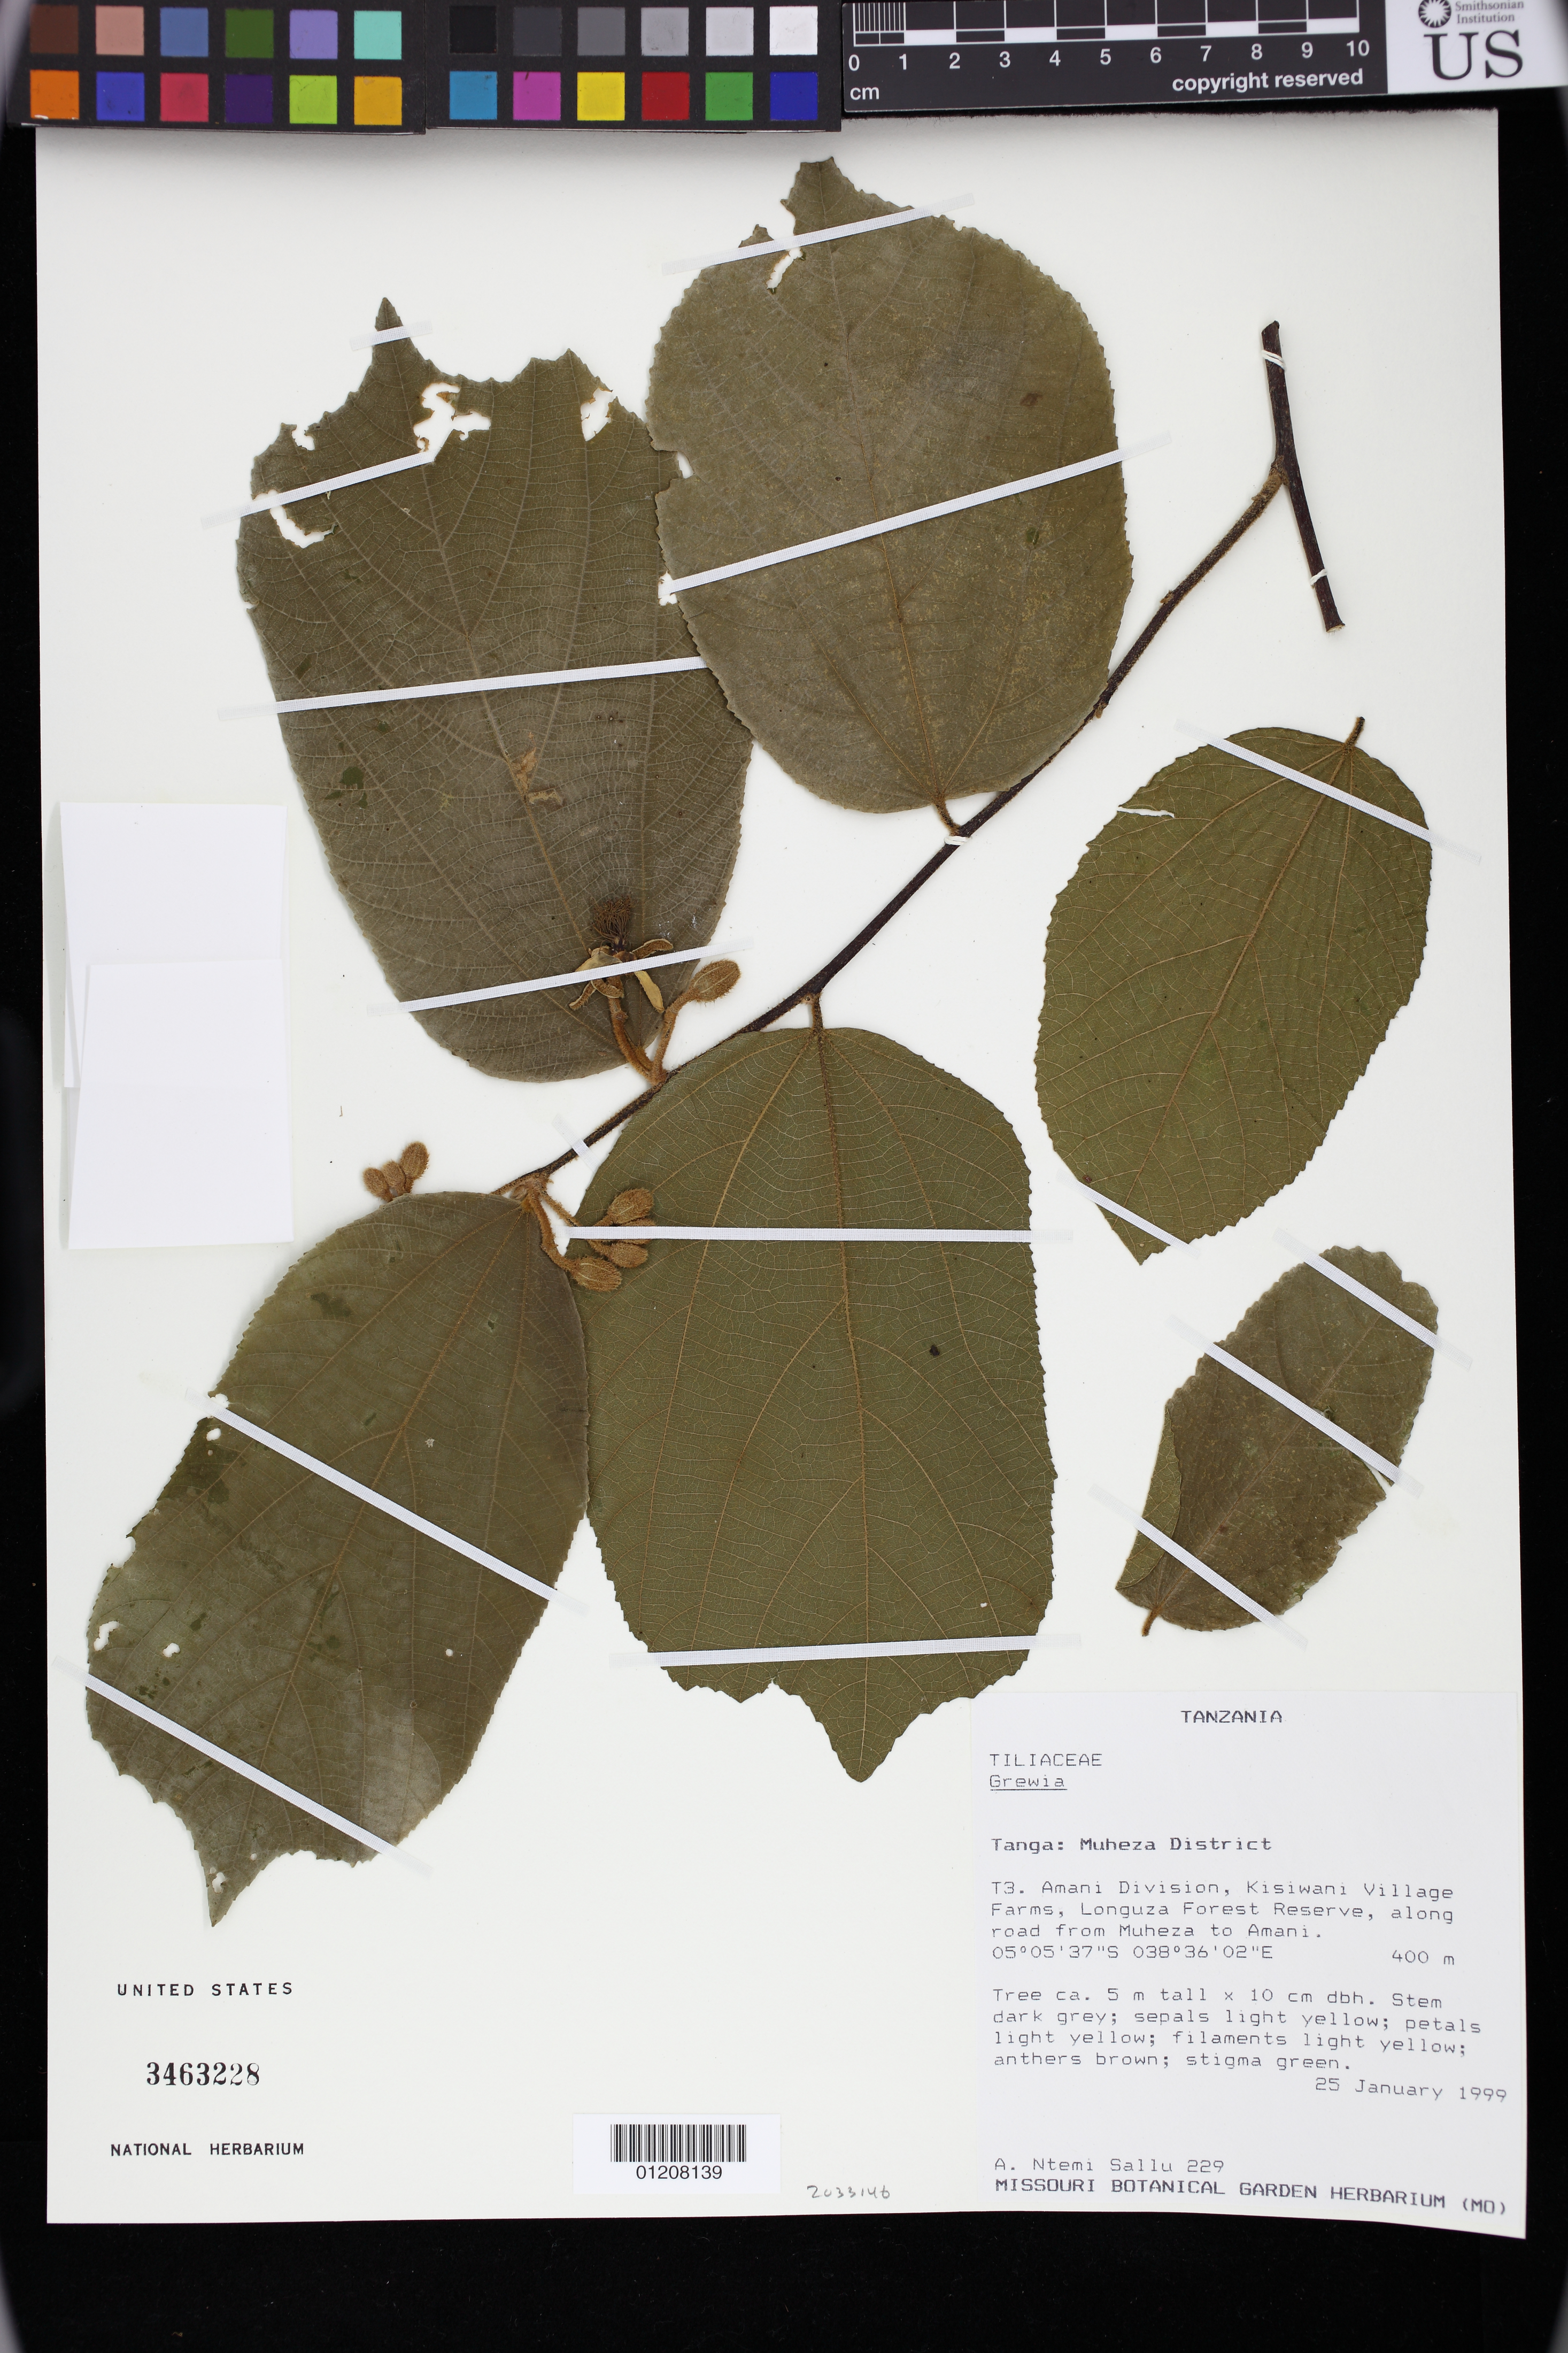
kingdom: Plantae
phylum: Tracheophyta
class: Magnoliopsida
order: Malvales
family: Malvaceae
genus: Grewia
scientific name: Grewia goetzeana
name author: K. Schum.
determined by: Dorr, L. J., (BOT), Smithsonian Institution - National Museum of Natural History (UNITED STATES)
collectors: A. Ntemi Sallu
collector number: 229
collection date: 1999-01-25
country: Tanzania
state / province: Tanga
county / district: Muheza District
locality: T3. Amani Division, Kisiwani Village Farms, Longuza Forest Reserve, along road from Muheza to Amani.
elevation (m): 400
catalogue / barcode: US 3463228